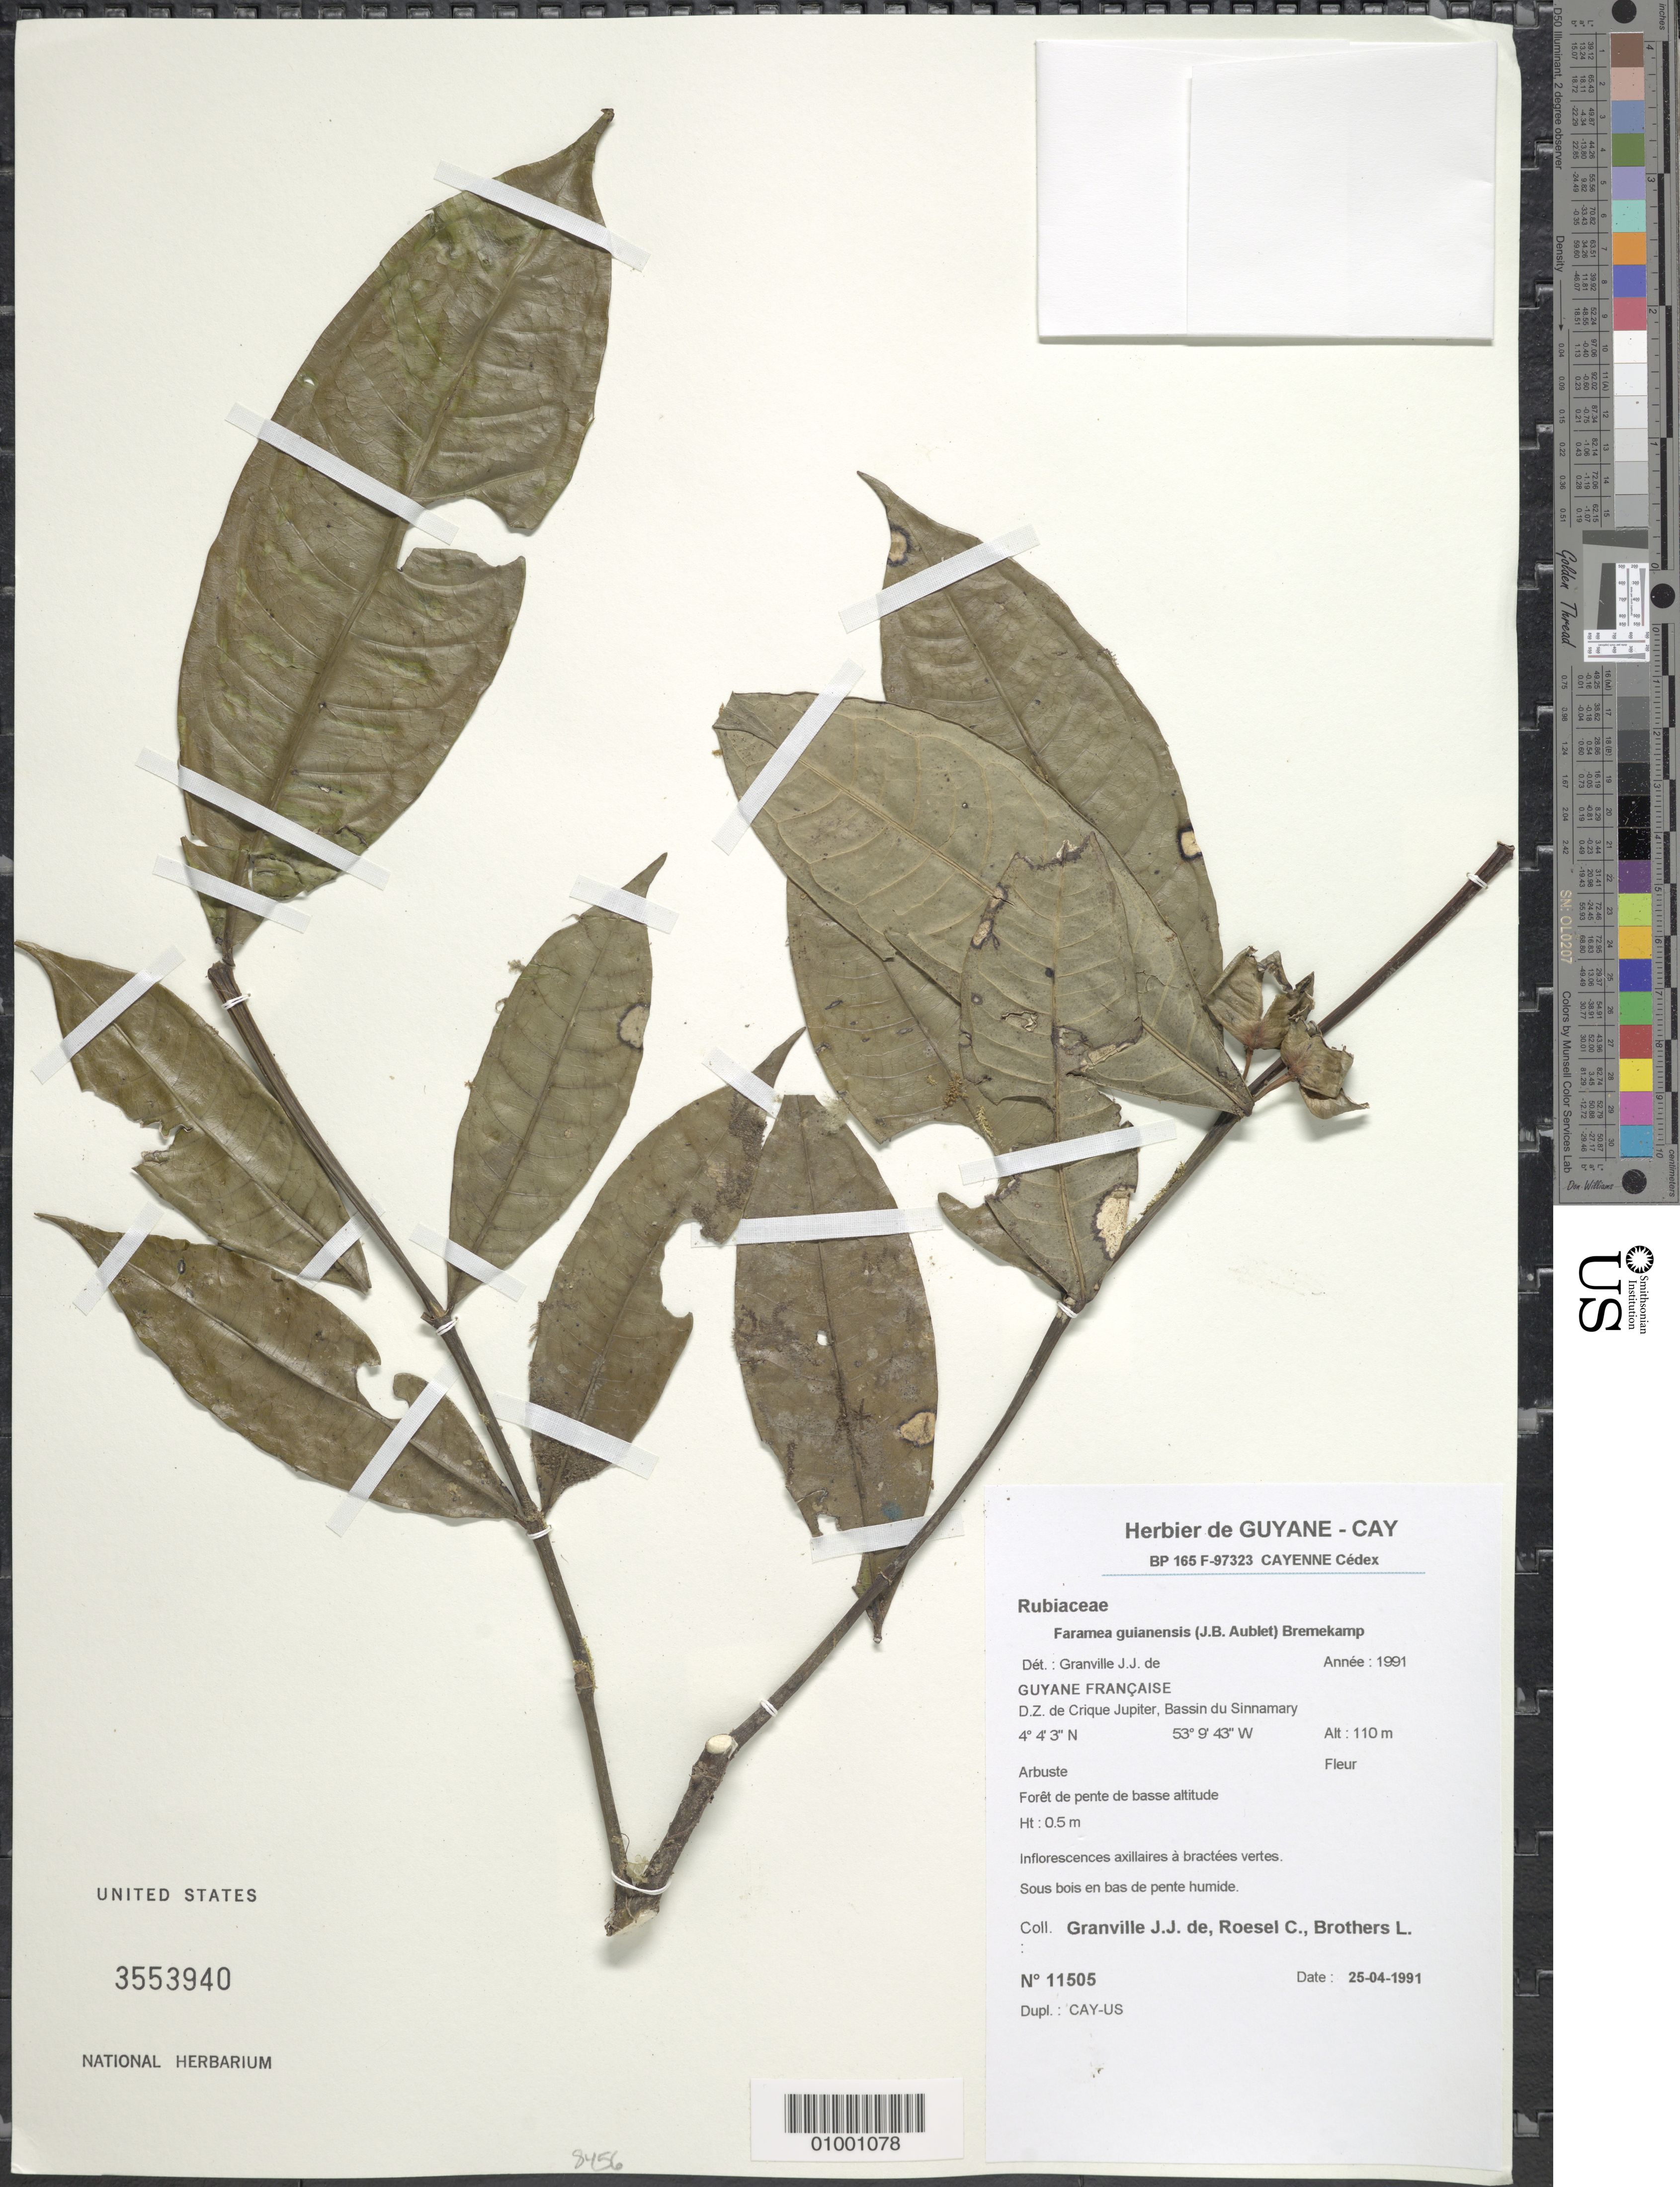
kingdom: Plantae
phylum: Tracheophyta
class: Magnoliopsida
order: Gentianales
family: Rubiaceae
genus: Faramea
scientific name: Faramea guianensis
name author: (Aubl.) Bremek.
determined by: Granville, J. J. de, (CAY), Institut de Recherche pour le Developpement (IRD) (FRENCH GUIANA)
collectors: J.-J. de Granville, C. S. Roesel & L. Brothers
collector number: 11505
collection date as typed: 25-Apr-91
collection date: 1991-04-25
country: French Guiana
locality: D.Z. de Crique Jupiter, Bassin du Sinnamary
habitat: Foret de pente de basse altitude. Sous bois en bas de pente humide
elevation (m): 110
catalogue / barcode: US 3553940